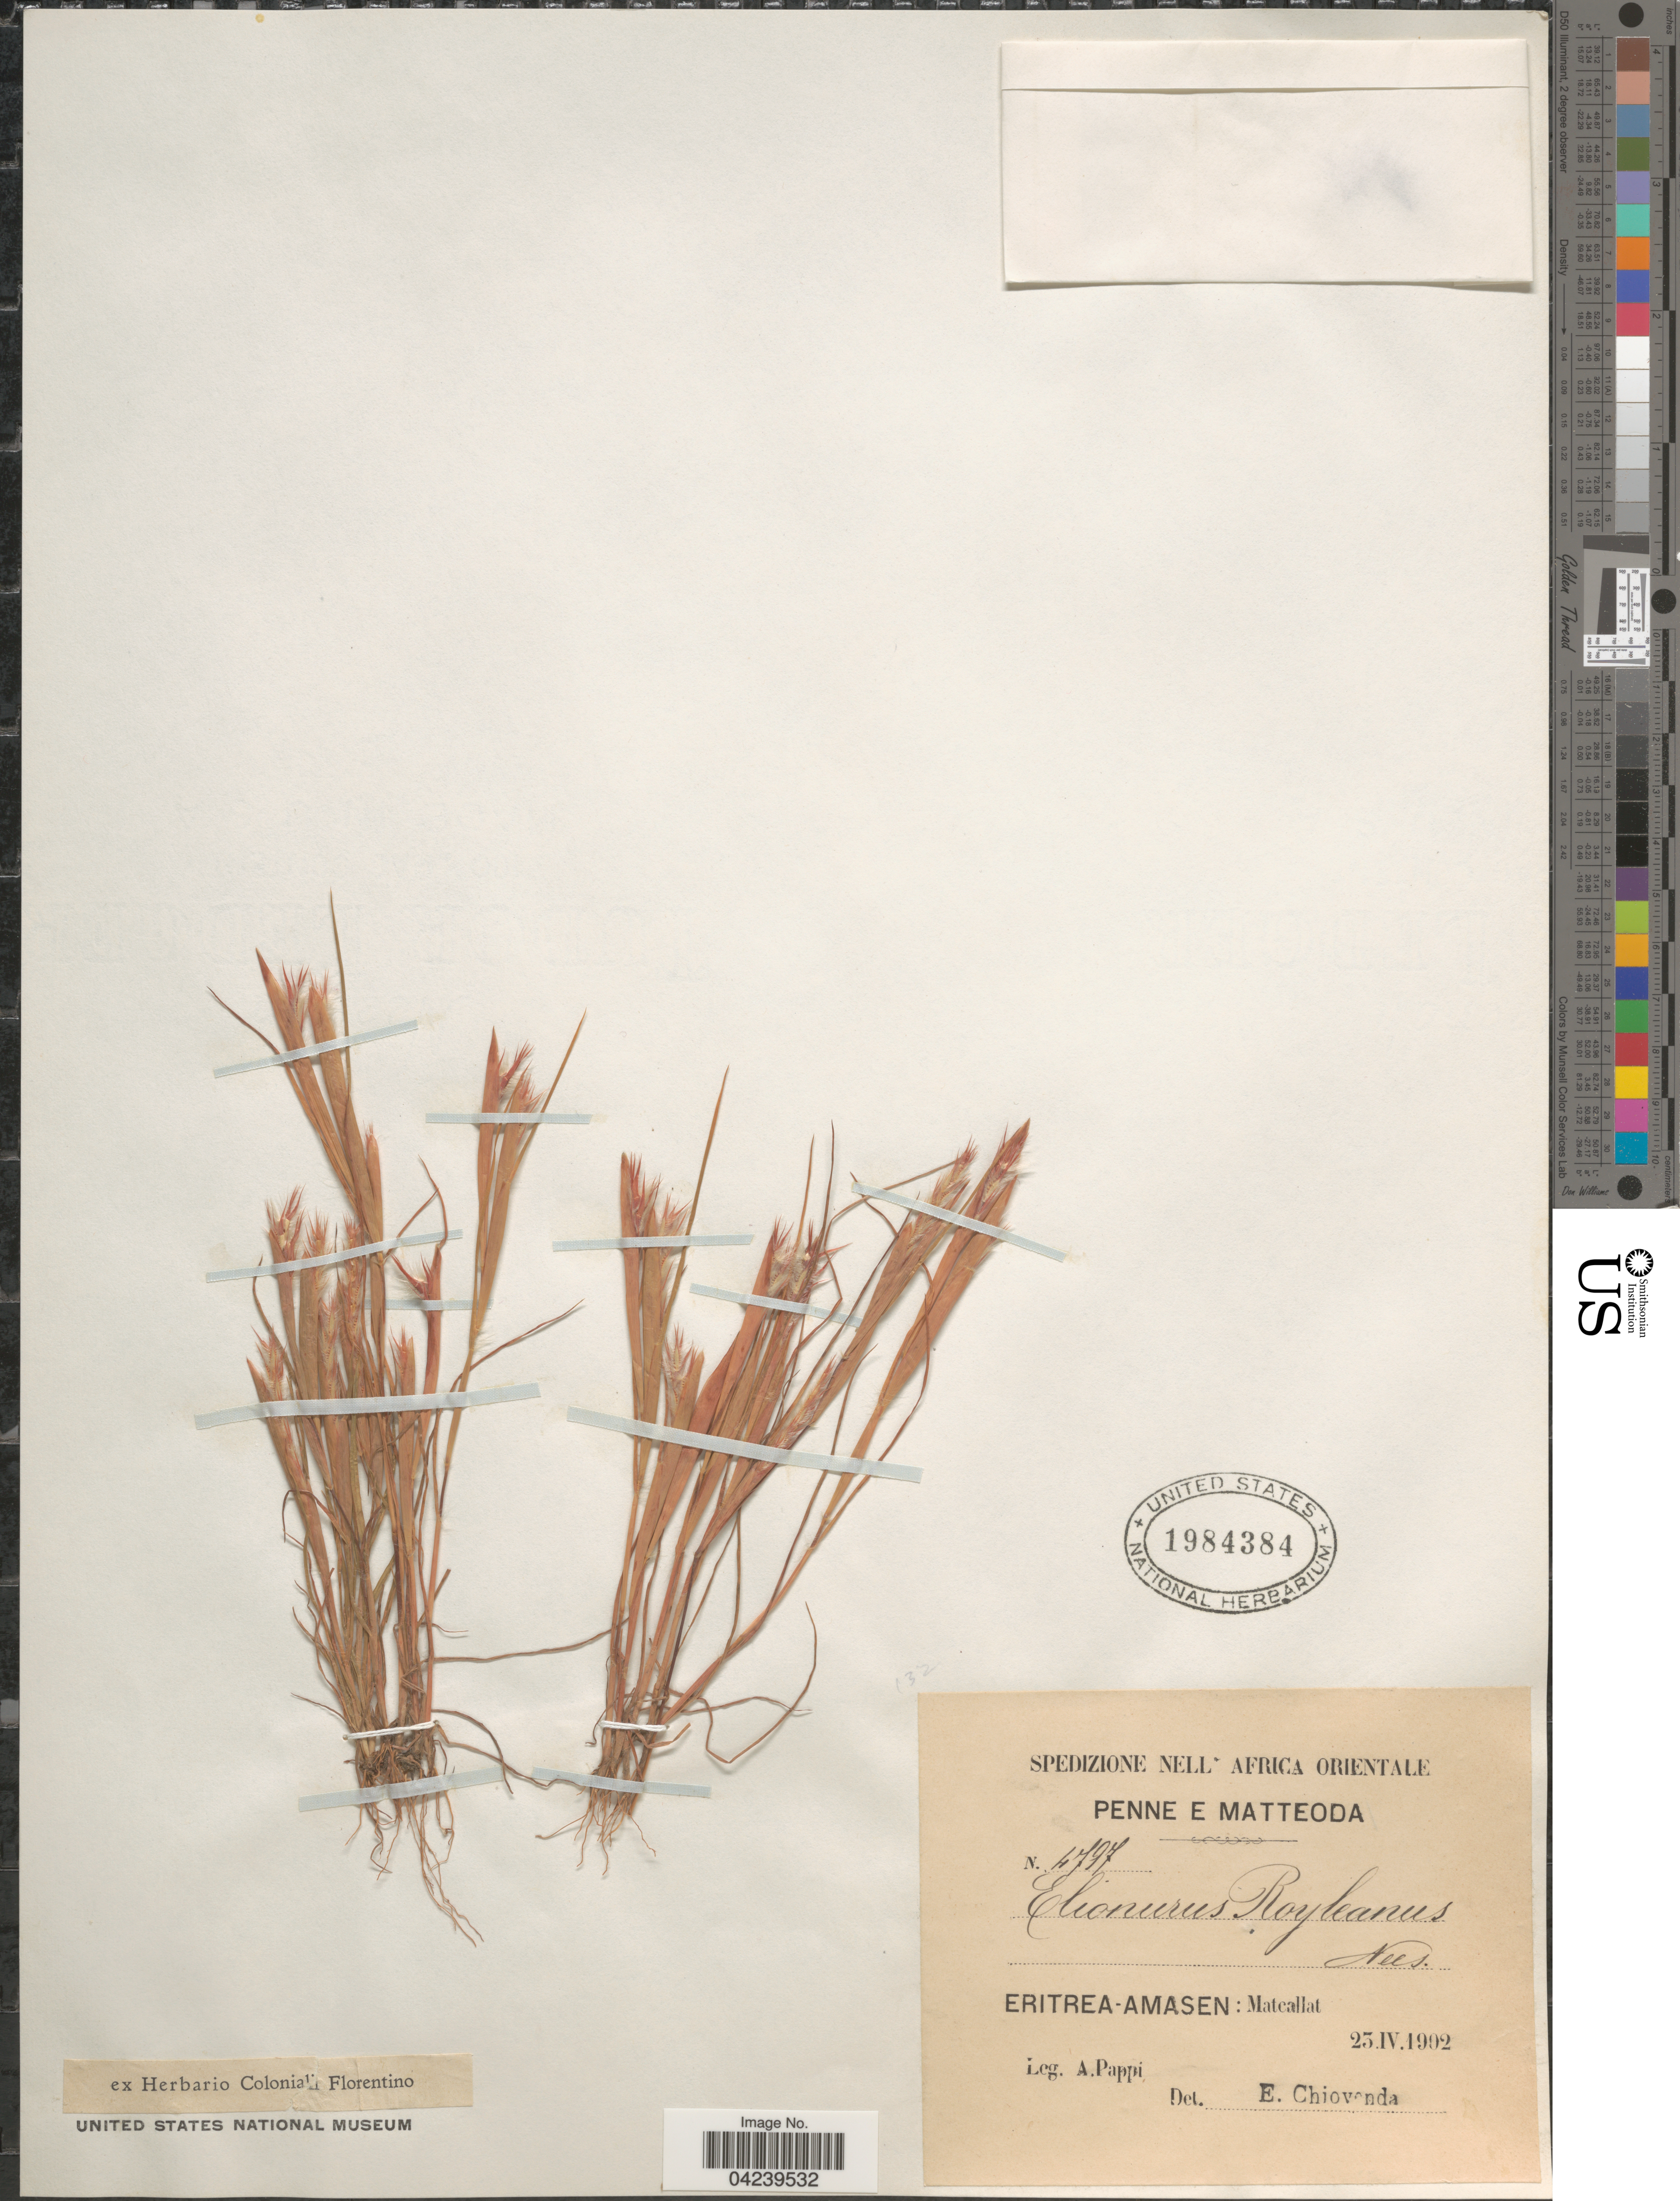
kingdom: Plantae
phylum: Tracheophyta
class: Liliopsida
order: Poales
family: Poaceae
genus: Elionurus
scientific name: Elionurus royleanus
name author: Nees ex A. Rich.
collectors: A. Pappi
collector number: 4797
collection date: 1902-04-23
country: Eritrea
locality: Eritrea-Amasen: Matcallat.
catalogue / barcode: US 1984384